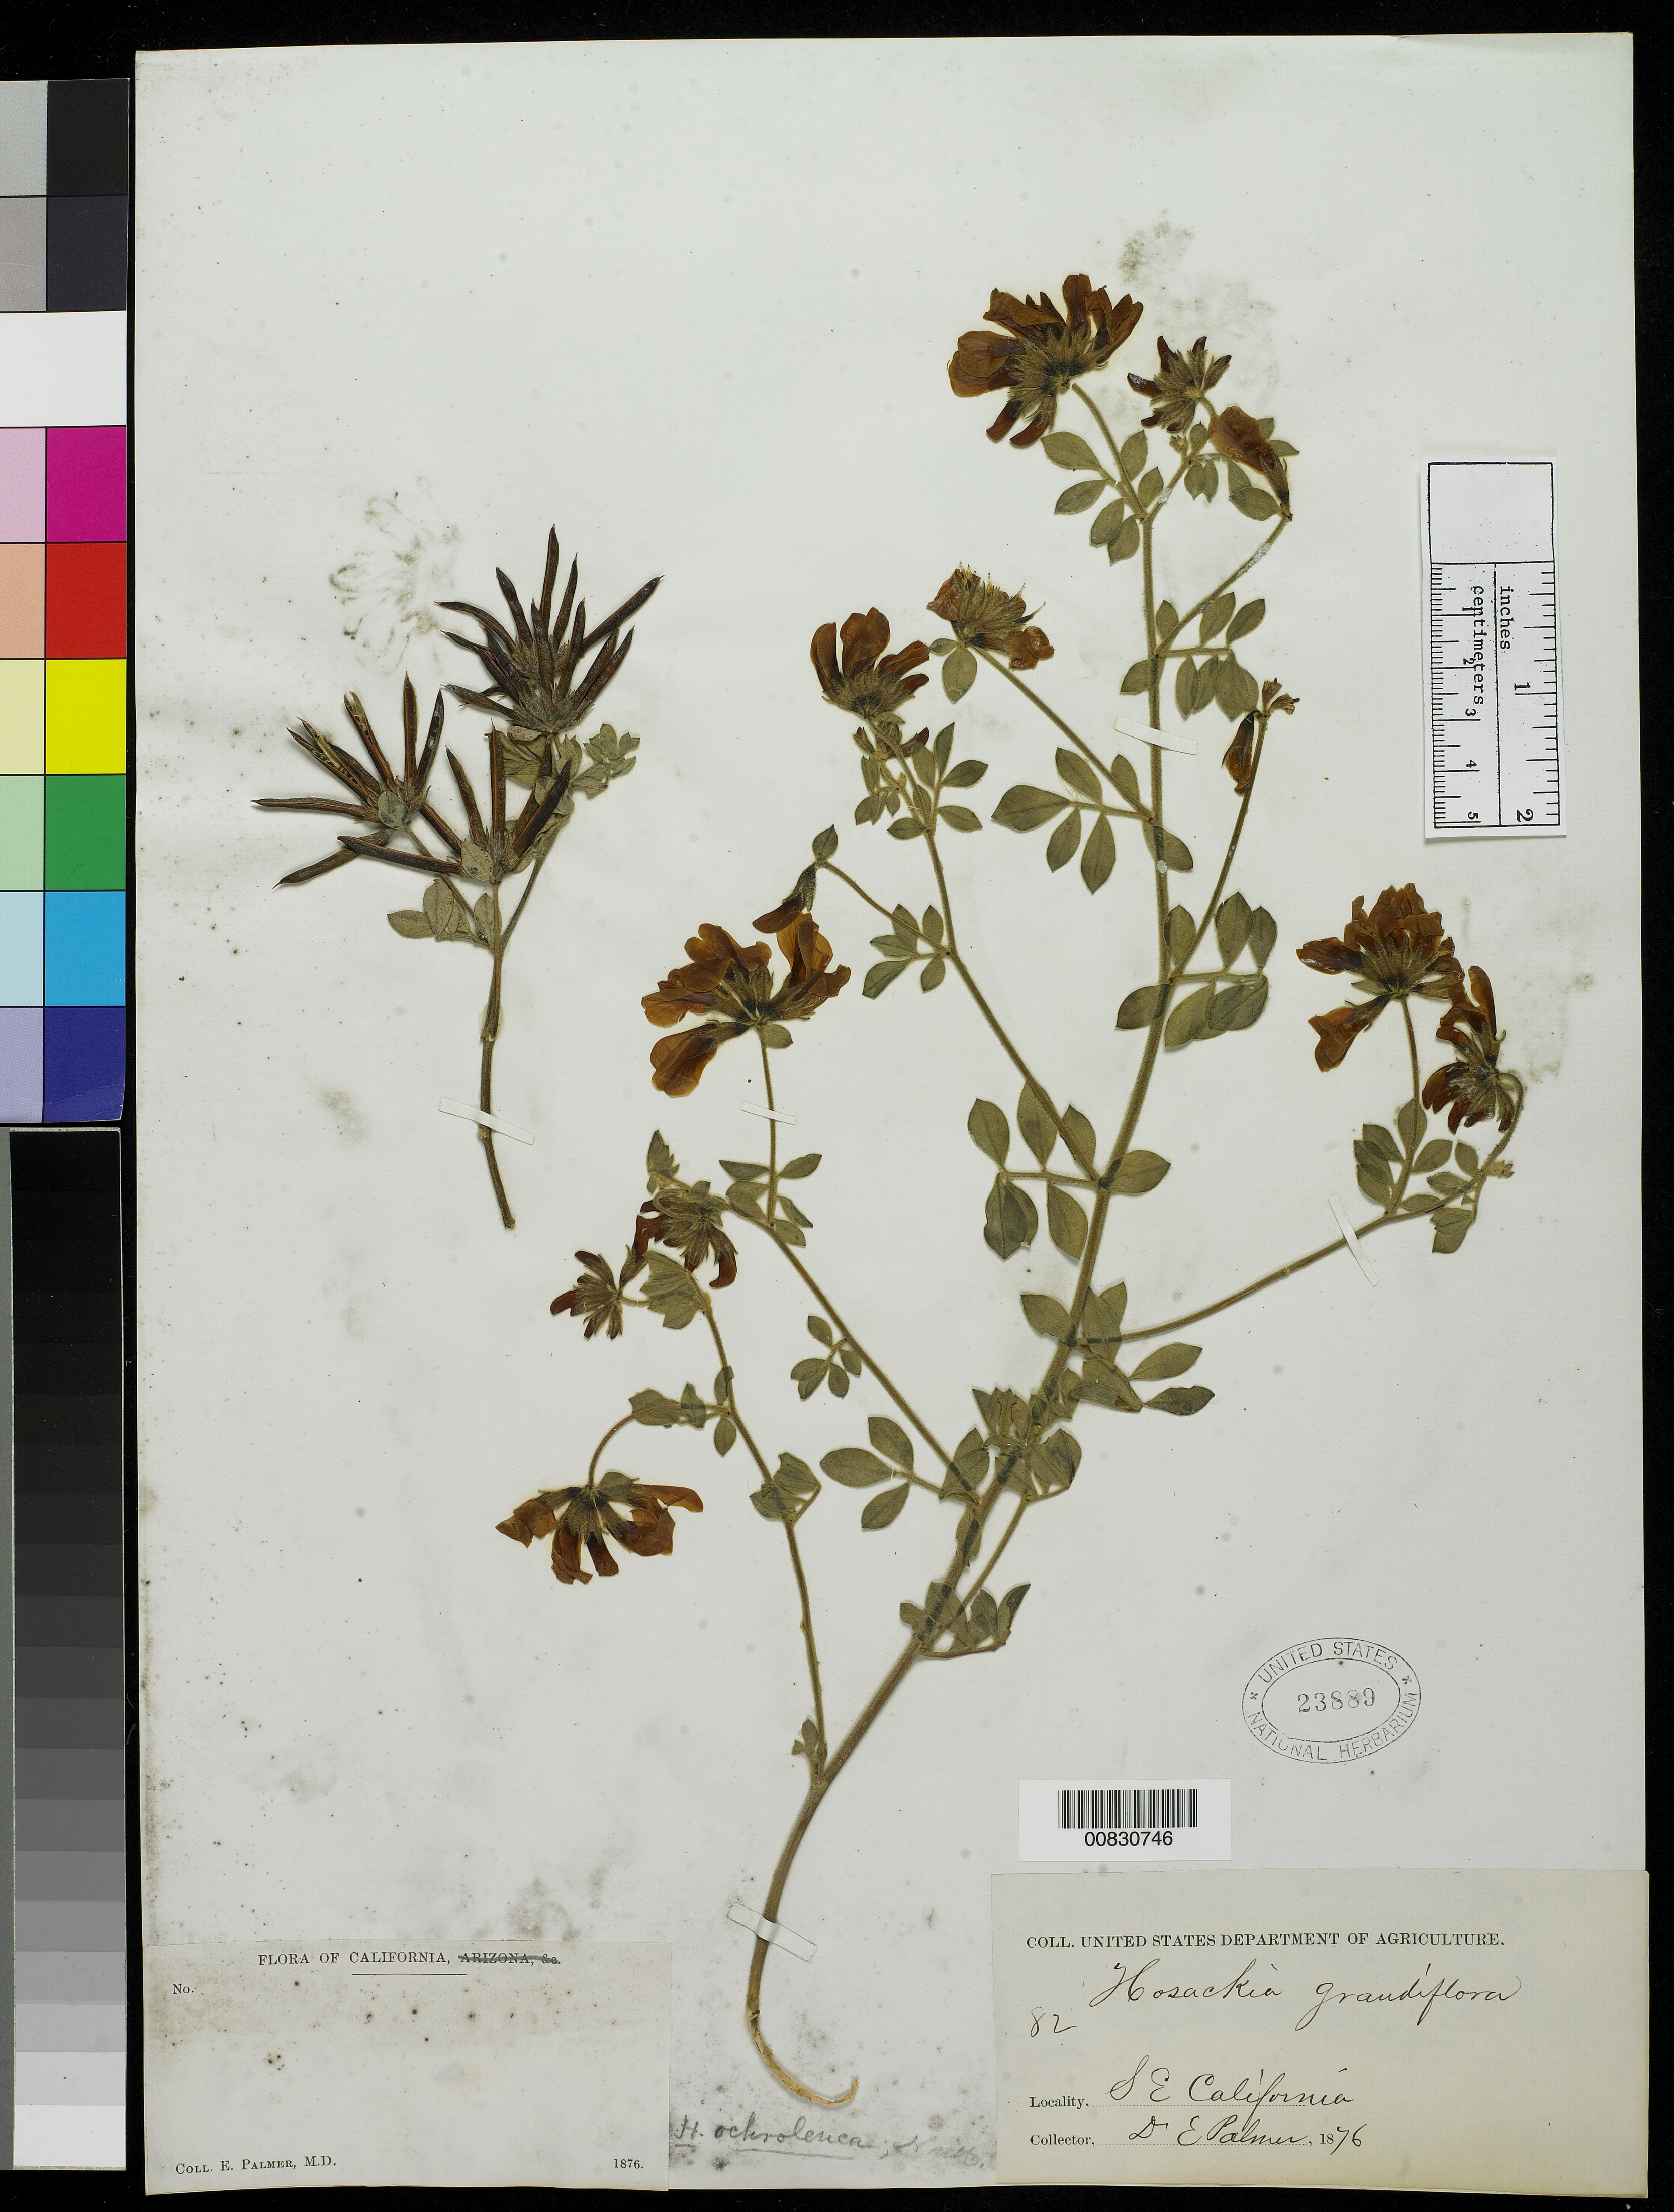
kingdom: Plantae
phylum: Tracheophyta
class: Magnoliopsida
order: Fabales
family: Fabaceae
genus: Ottleya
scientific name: Ottleya grandiflora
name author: (Benth.) D.D. Sokoloff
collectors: E. Palmer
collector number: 82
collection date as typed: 1876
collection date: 1876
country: United States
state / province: California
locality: SE California.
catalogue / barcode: US 23889